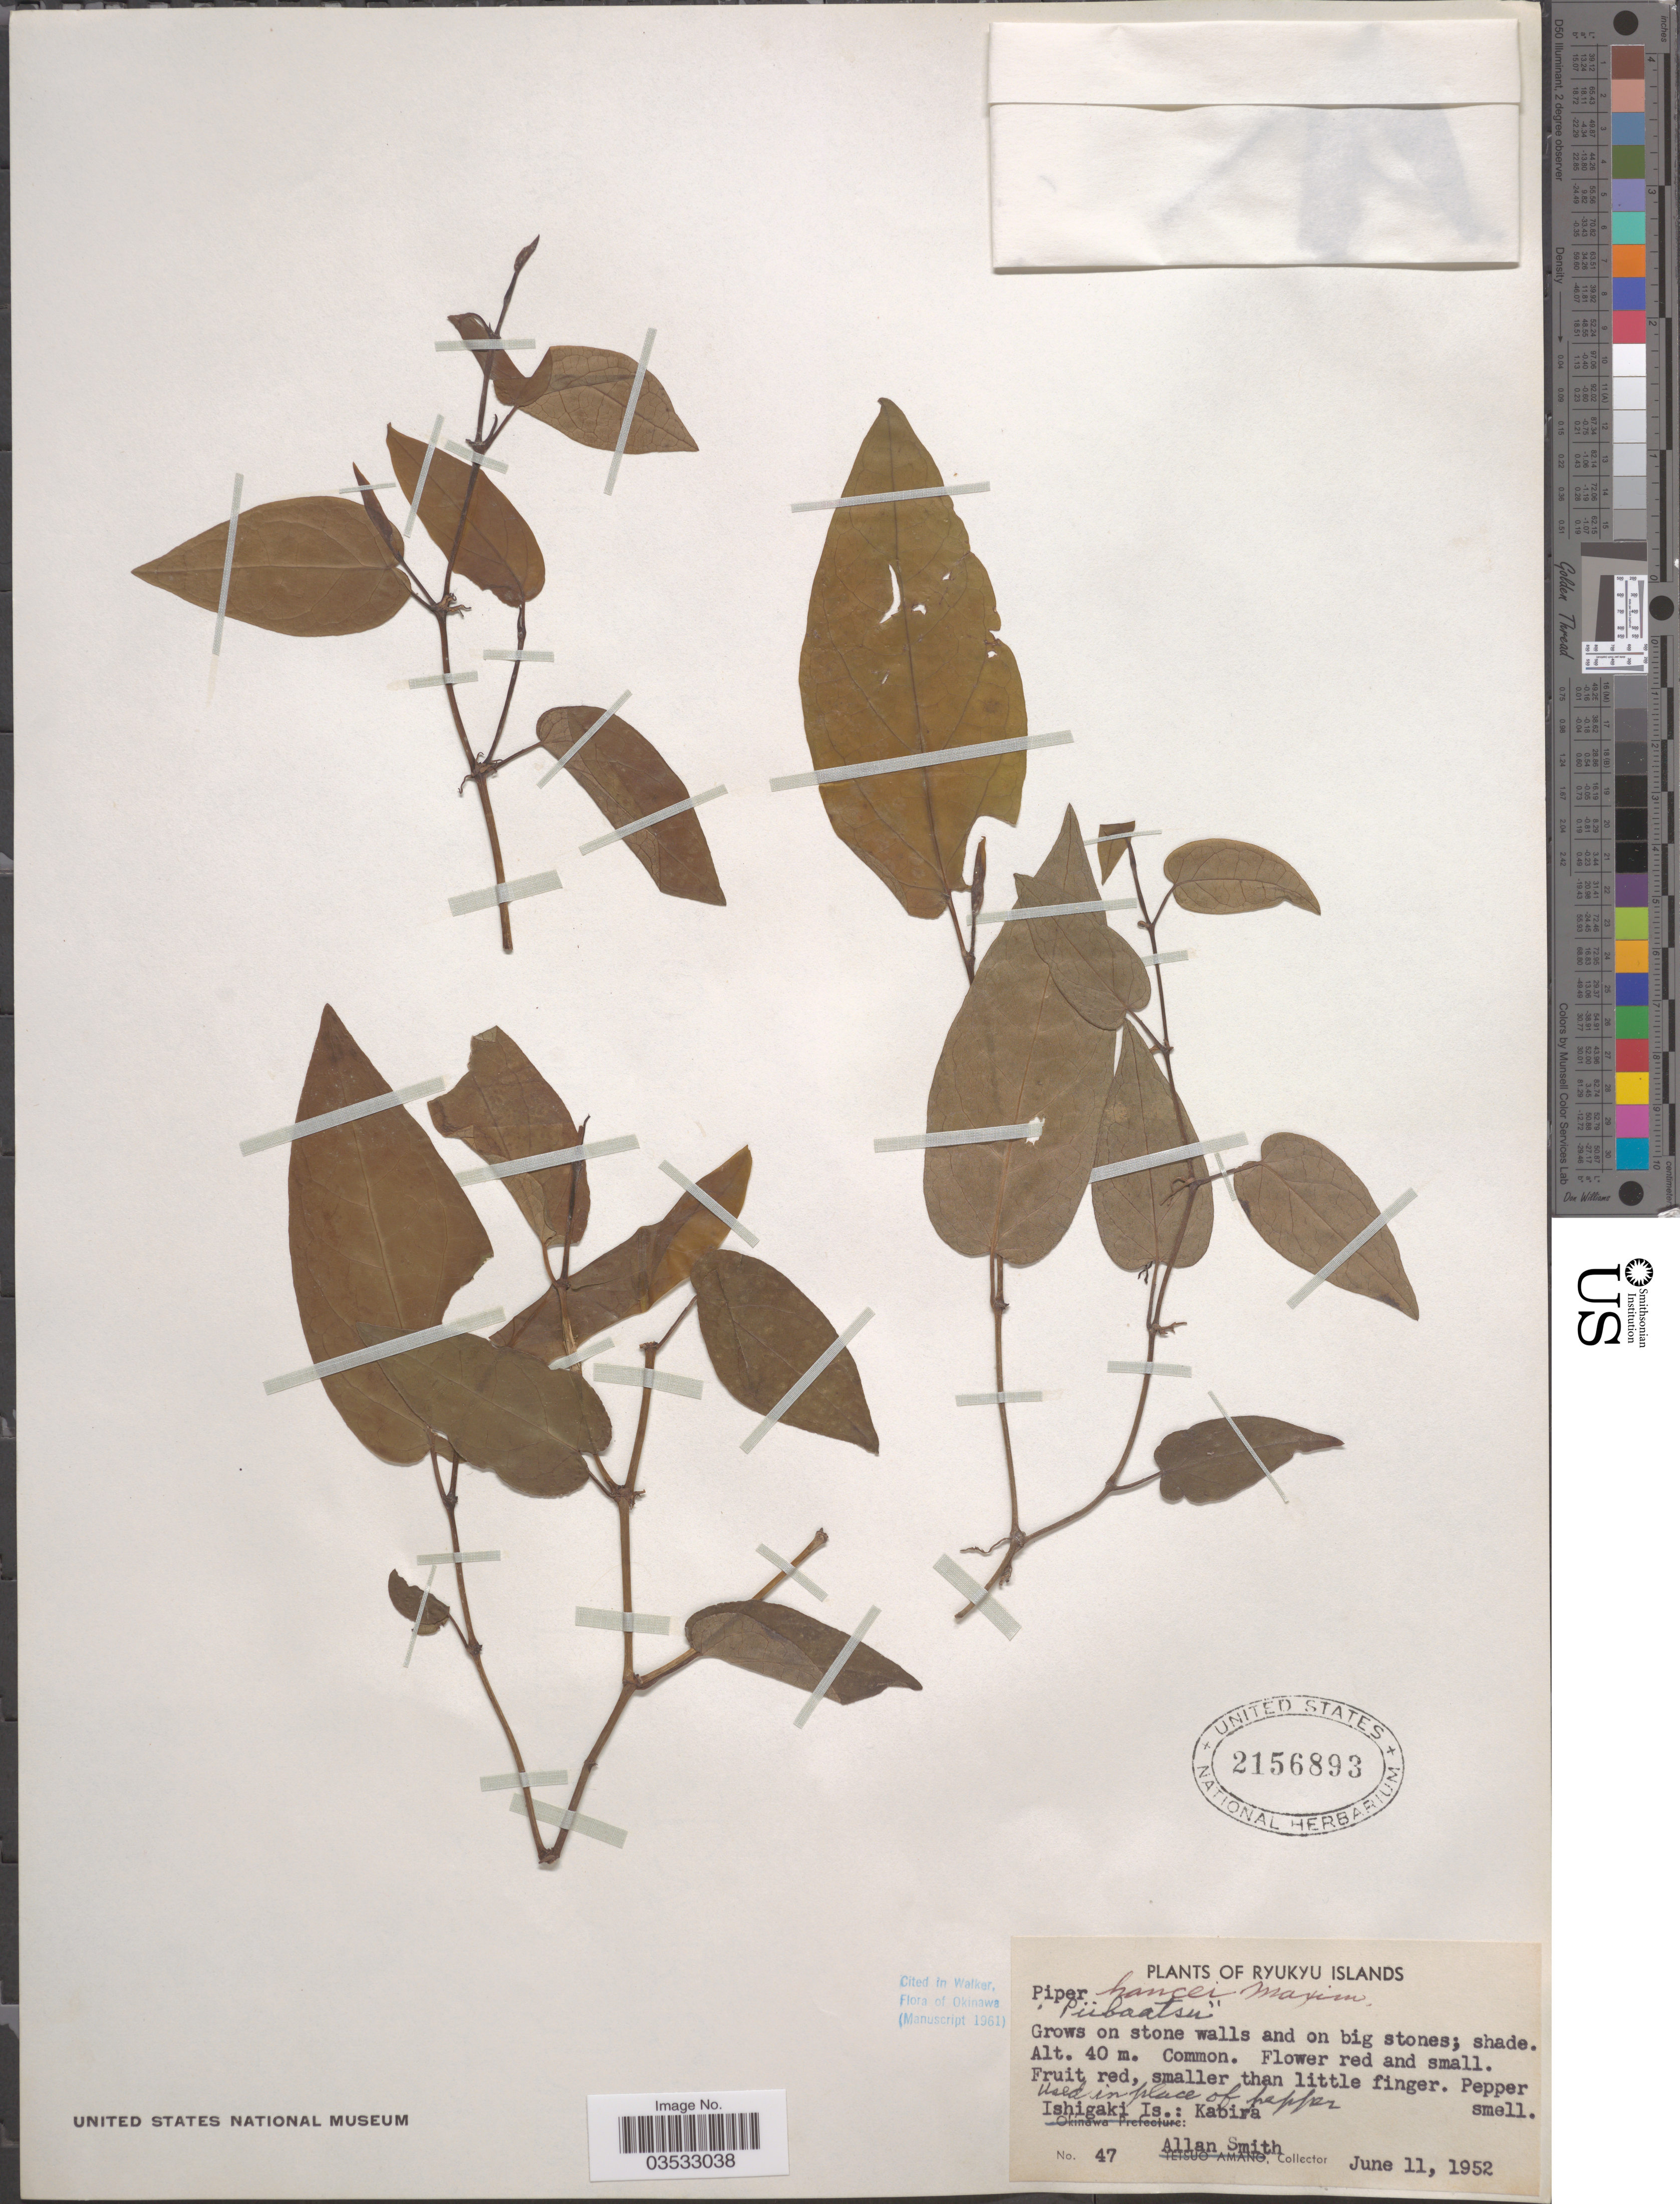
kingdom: Plantae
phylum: Tracheophyta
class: Magnoliopsida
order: Piperales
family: Piperaceae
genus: Piper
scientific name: Piper hancei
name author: Maxim.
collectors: A. Smith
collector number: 47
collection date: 1952-06-11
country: Japan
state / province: Okinawa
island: Ishigaki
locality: Kabira.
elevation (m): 40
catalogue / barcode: US 2156893